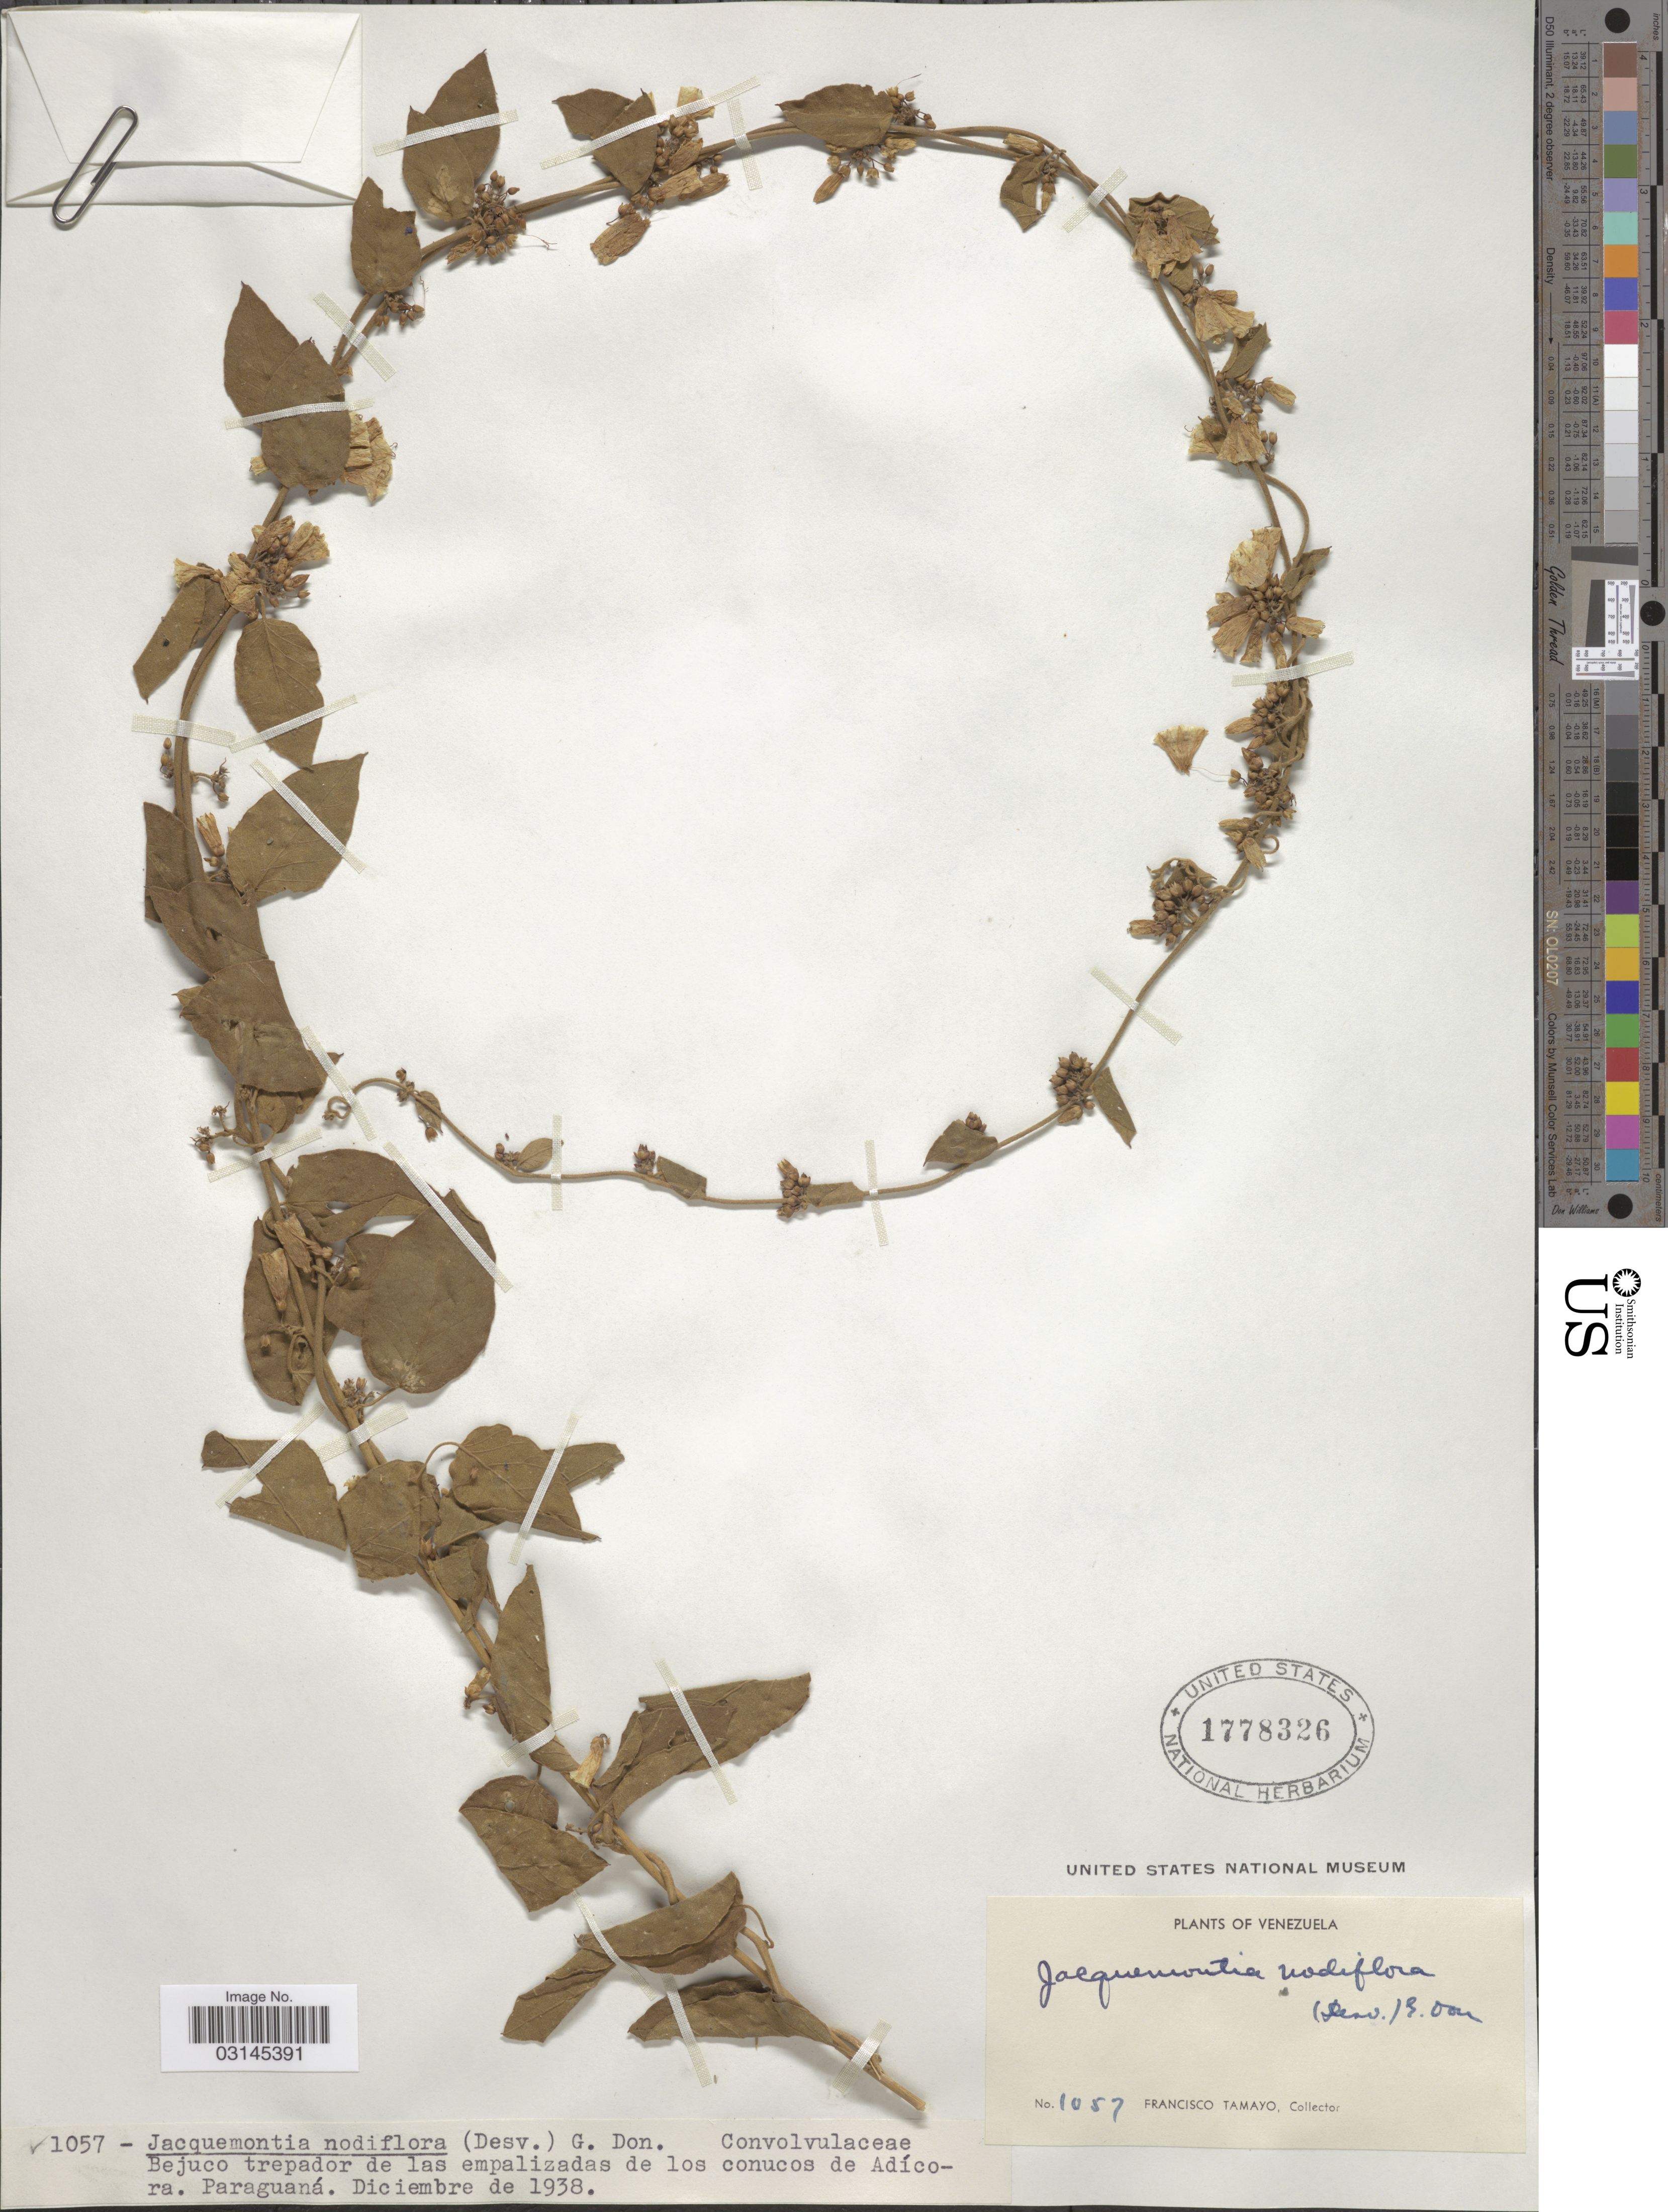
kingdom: Plantae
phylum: Tracheophyta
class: Magnoliopsida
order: Solanales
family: Convolvulaceae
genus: Convolvulus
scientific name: Convolvulus nodiflorus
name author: Desr.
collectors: F. Tamayo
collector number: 1057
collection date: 1938-12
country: Venezuela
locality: Bejuco trepador de las empalizadas de los conucos de Adícora. Paraguaná.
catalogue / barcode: US 1778326